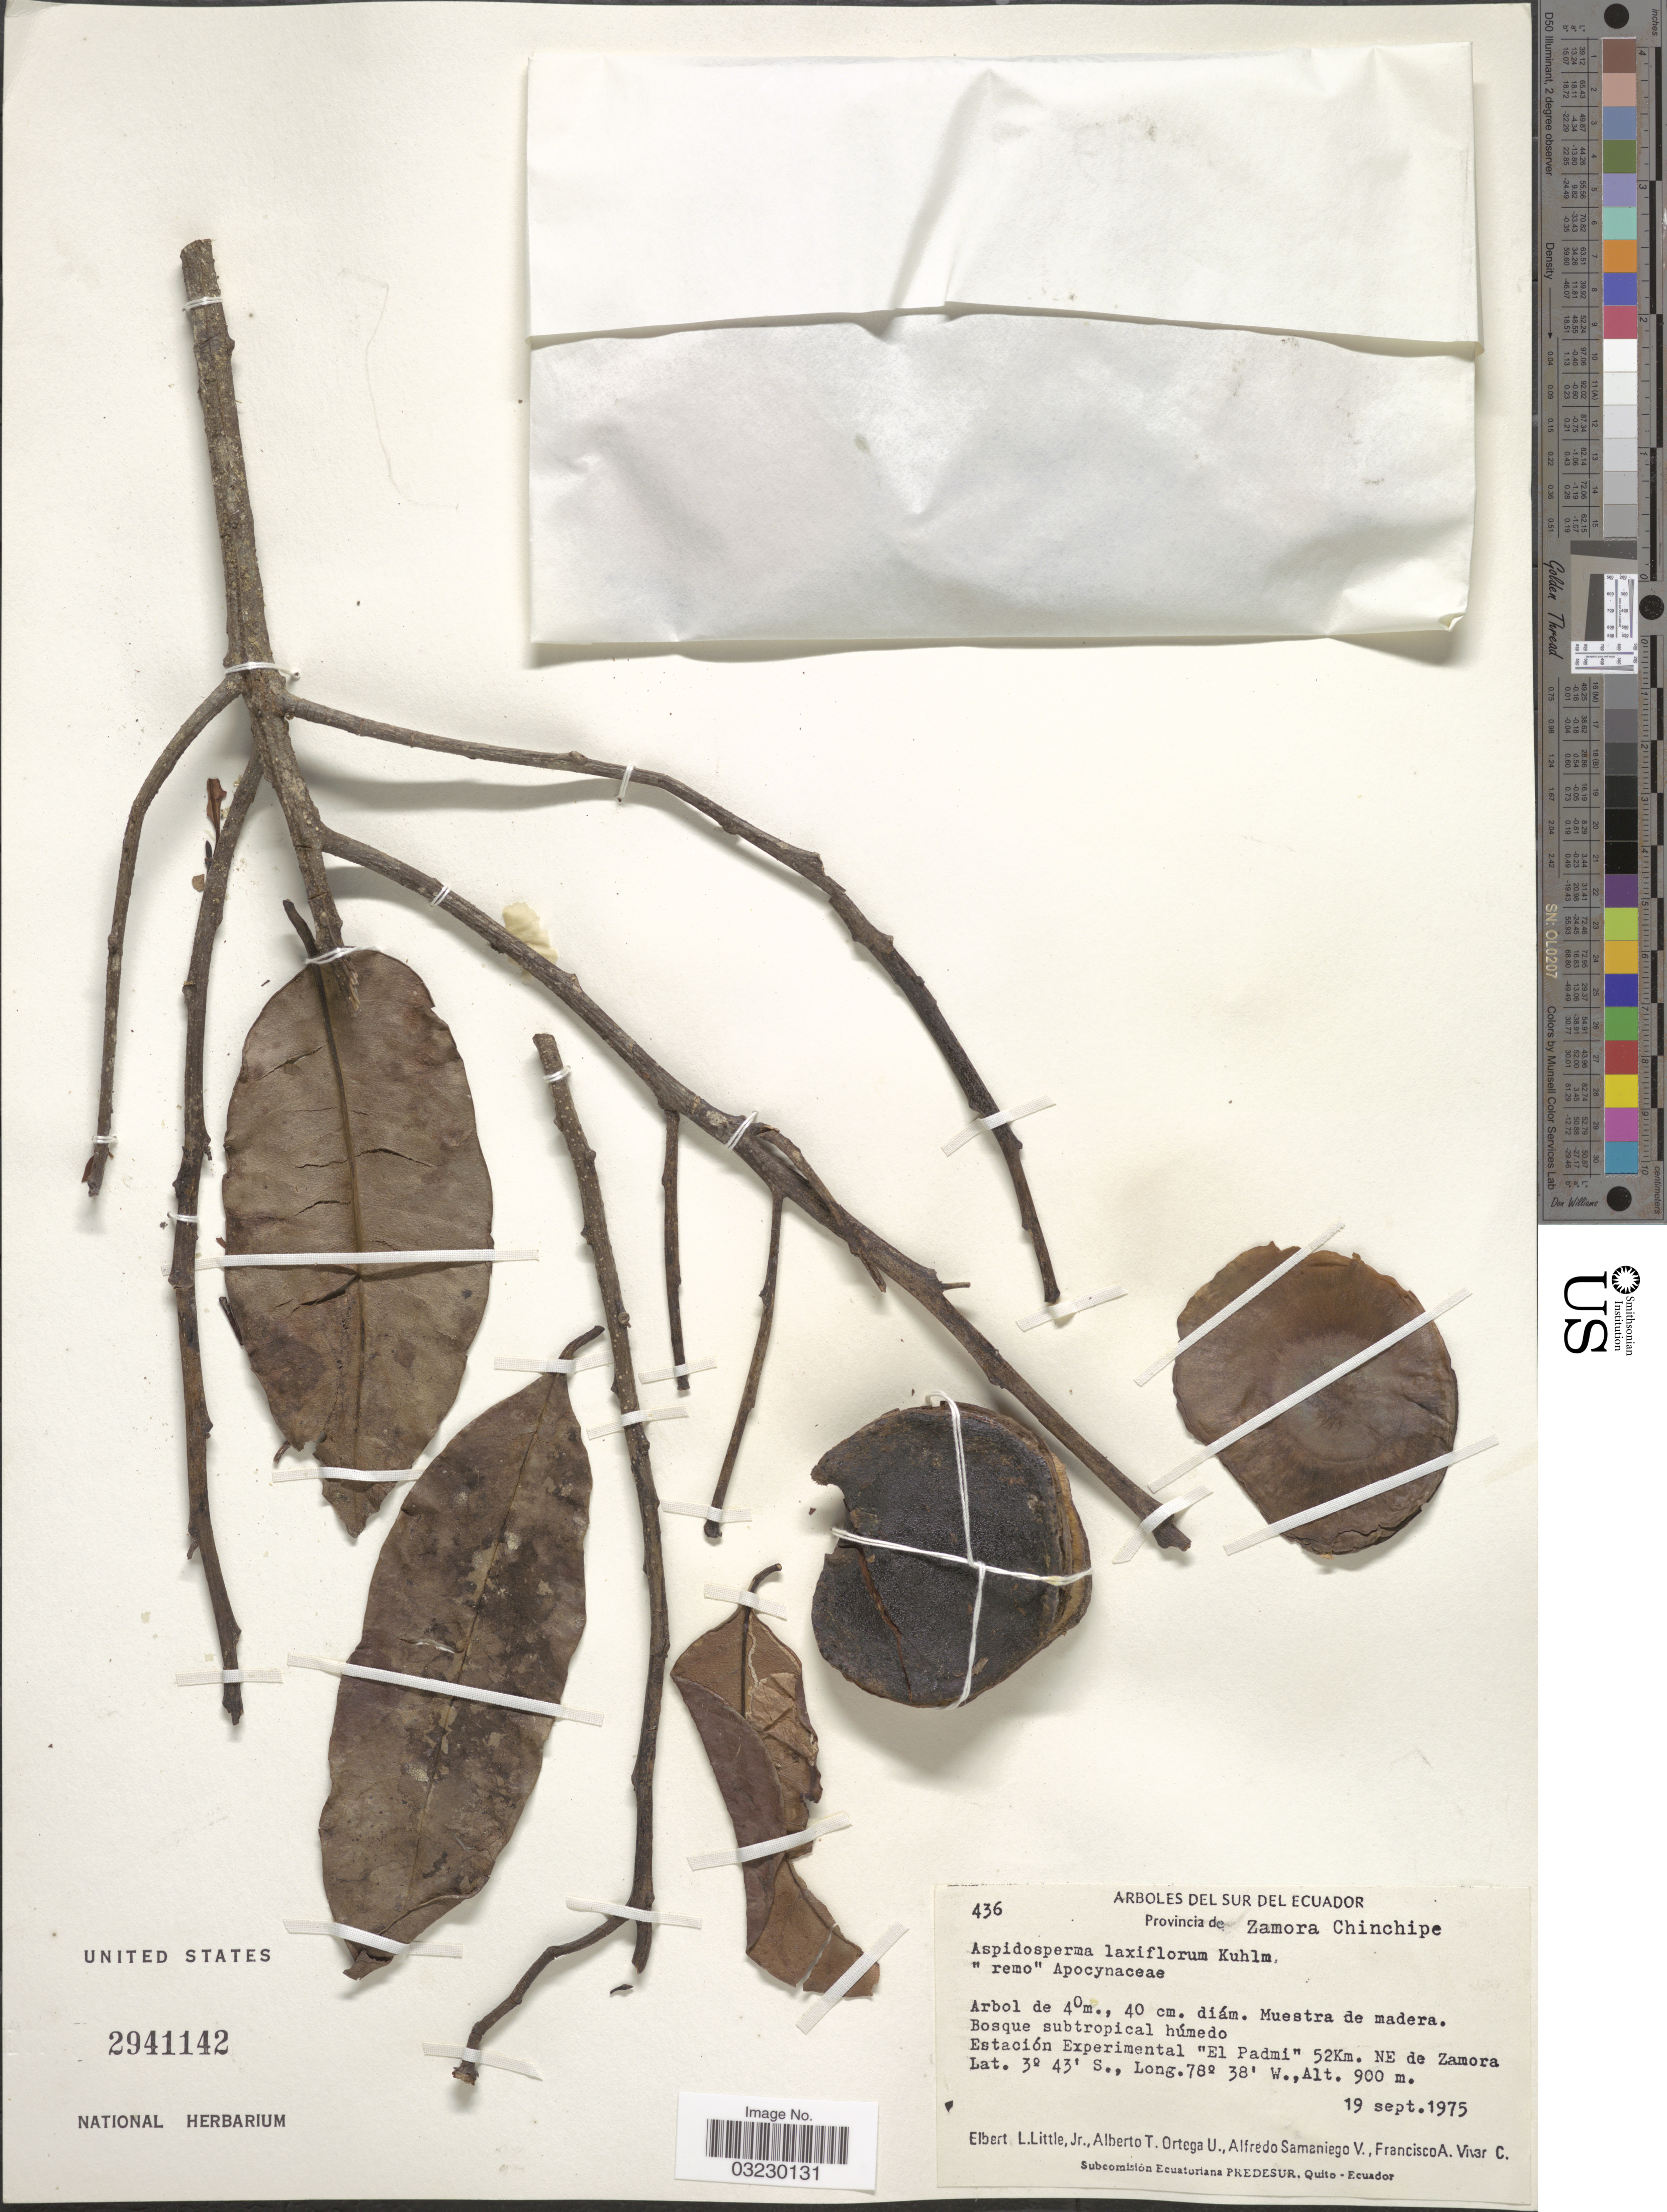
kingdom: Plantae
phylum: Tracheophyta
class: Magnoliopsida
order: Gentianales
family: Apocynaceae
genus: Aspidosperma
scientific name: Aspidosperma rigidum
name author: Rusby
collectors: E. L. Little, A. T. Ortega U., A. V. Samaniego & F. A. Vivar C.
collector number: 436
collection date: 1975-09-19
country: Ecuador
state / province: Zamora-Chinchipe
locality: Sur del Ecuador. Estación Experimental "El Padmi", 52 Km. NE. de Zamora.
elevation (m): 900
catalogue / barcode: US 2941142